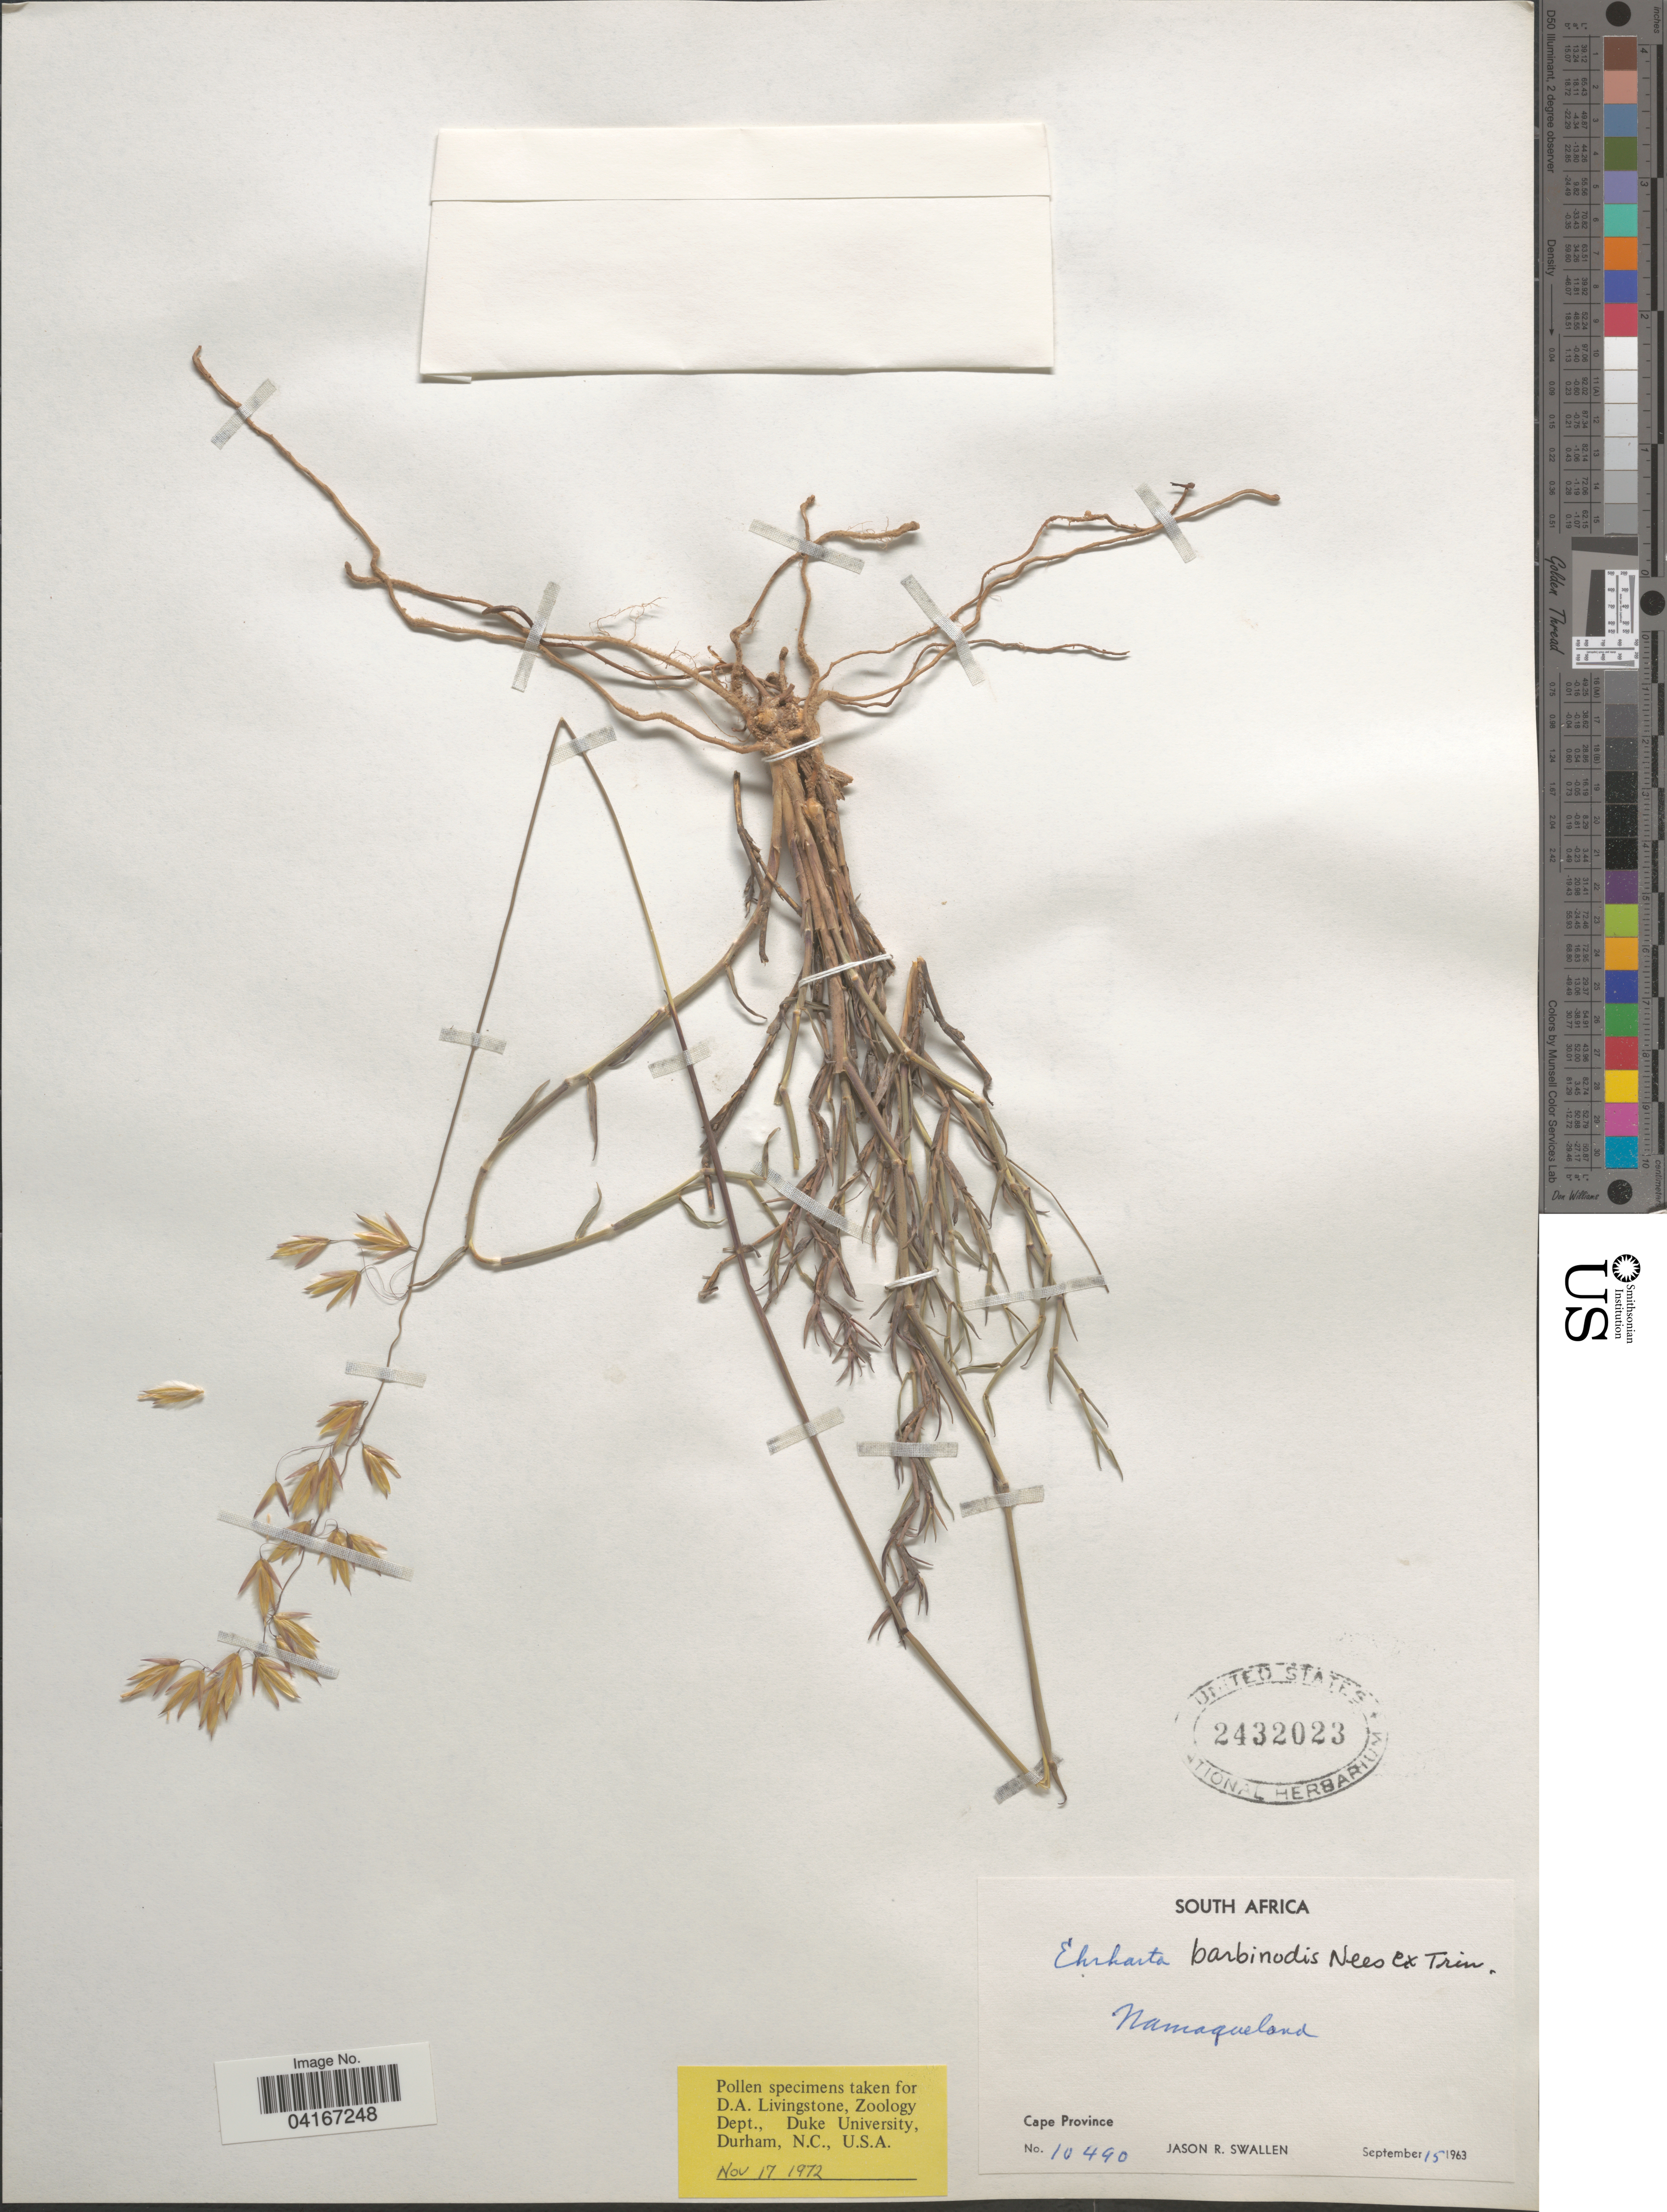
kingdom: Plantae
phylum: Tracheophyta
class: Liliopsida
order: Poales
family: Poaceae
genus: Ehrharta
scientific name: Ehrharta brevifolia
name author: Schrad.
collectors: J. R. Swallen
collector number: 10490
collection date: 1963-09-15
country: South Africa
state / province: Northern Cape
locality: Namaqueland.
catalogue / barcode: US 2432023